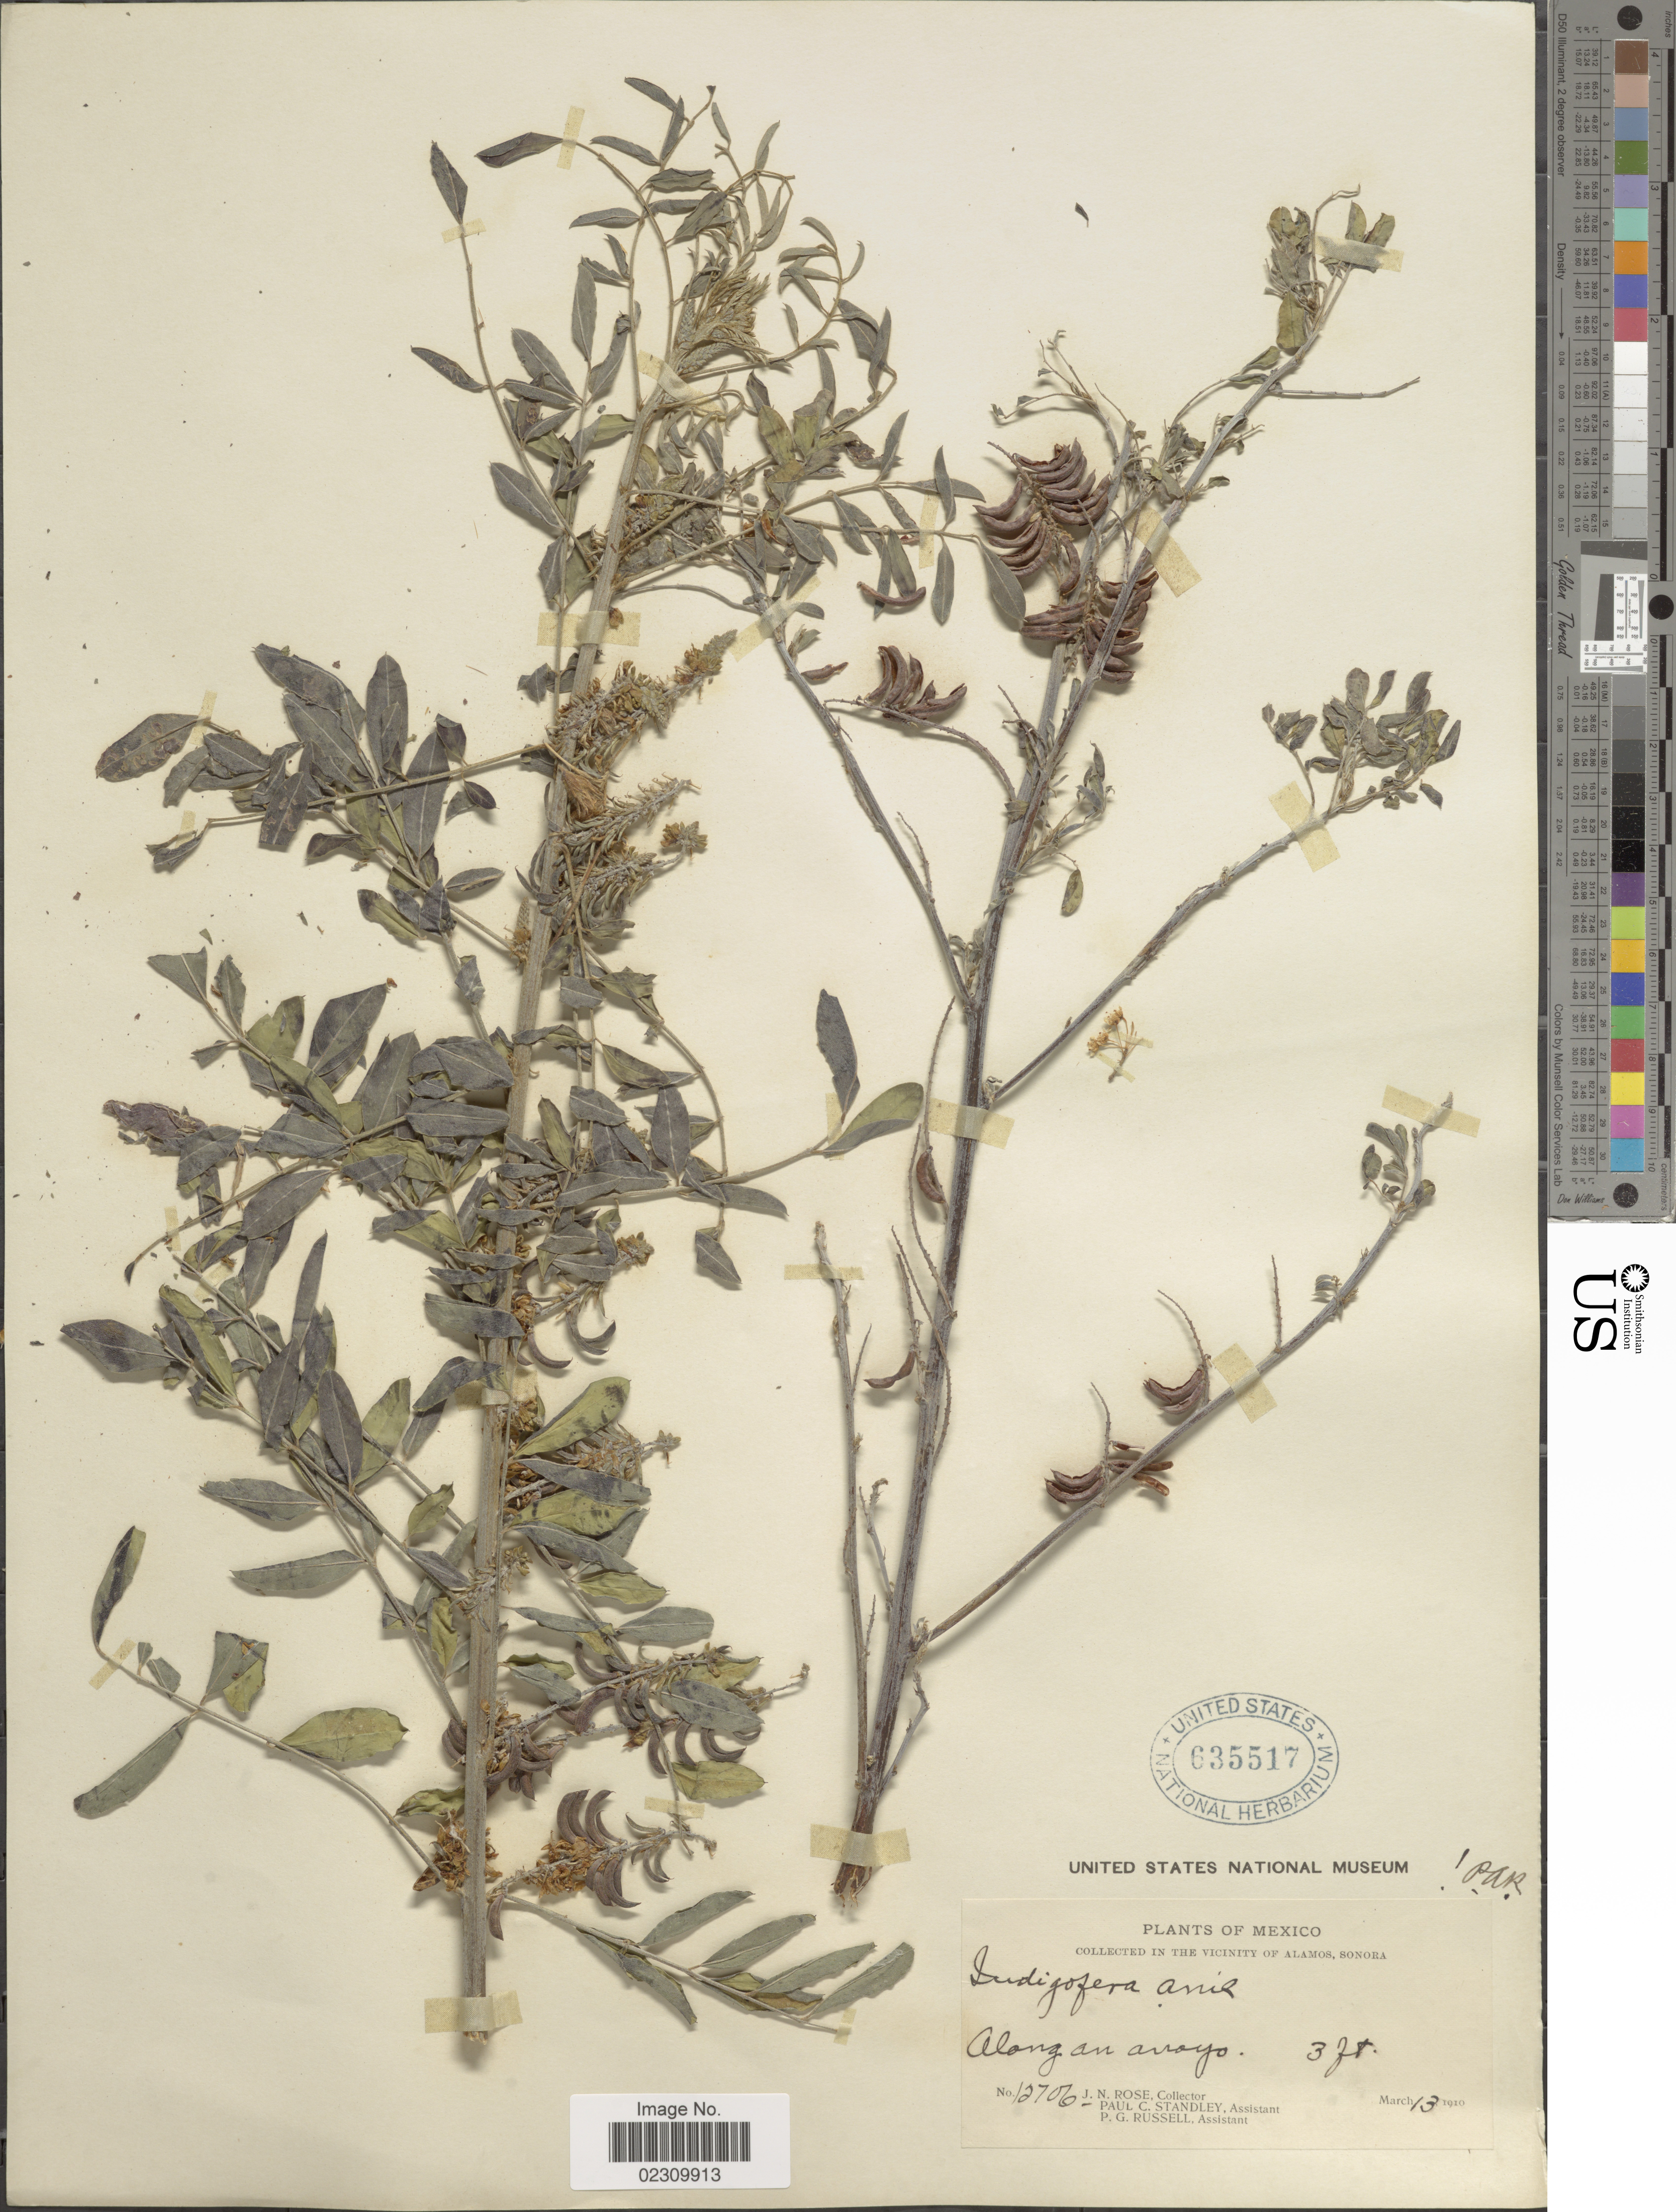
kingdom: Plantae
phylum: Tracheophyta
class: Magnoliopsida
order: Fabales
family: Fabaceae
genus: Indigofera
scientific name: Indigofera suffruticosa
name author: Mill.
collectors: J. N. Rose, P. C. Standley & P. G. Russell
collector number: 12706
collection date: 1910-03-13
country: Mexico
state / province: Sonora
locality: Vicinity of Alamos, along an Arroyo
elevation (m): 1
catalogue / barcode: US 635517